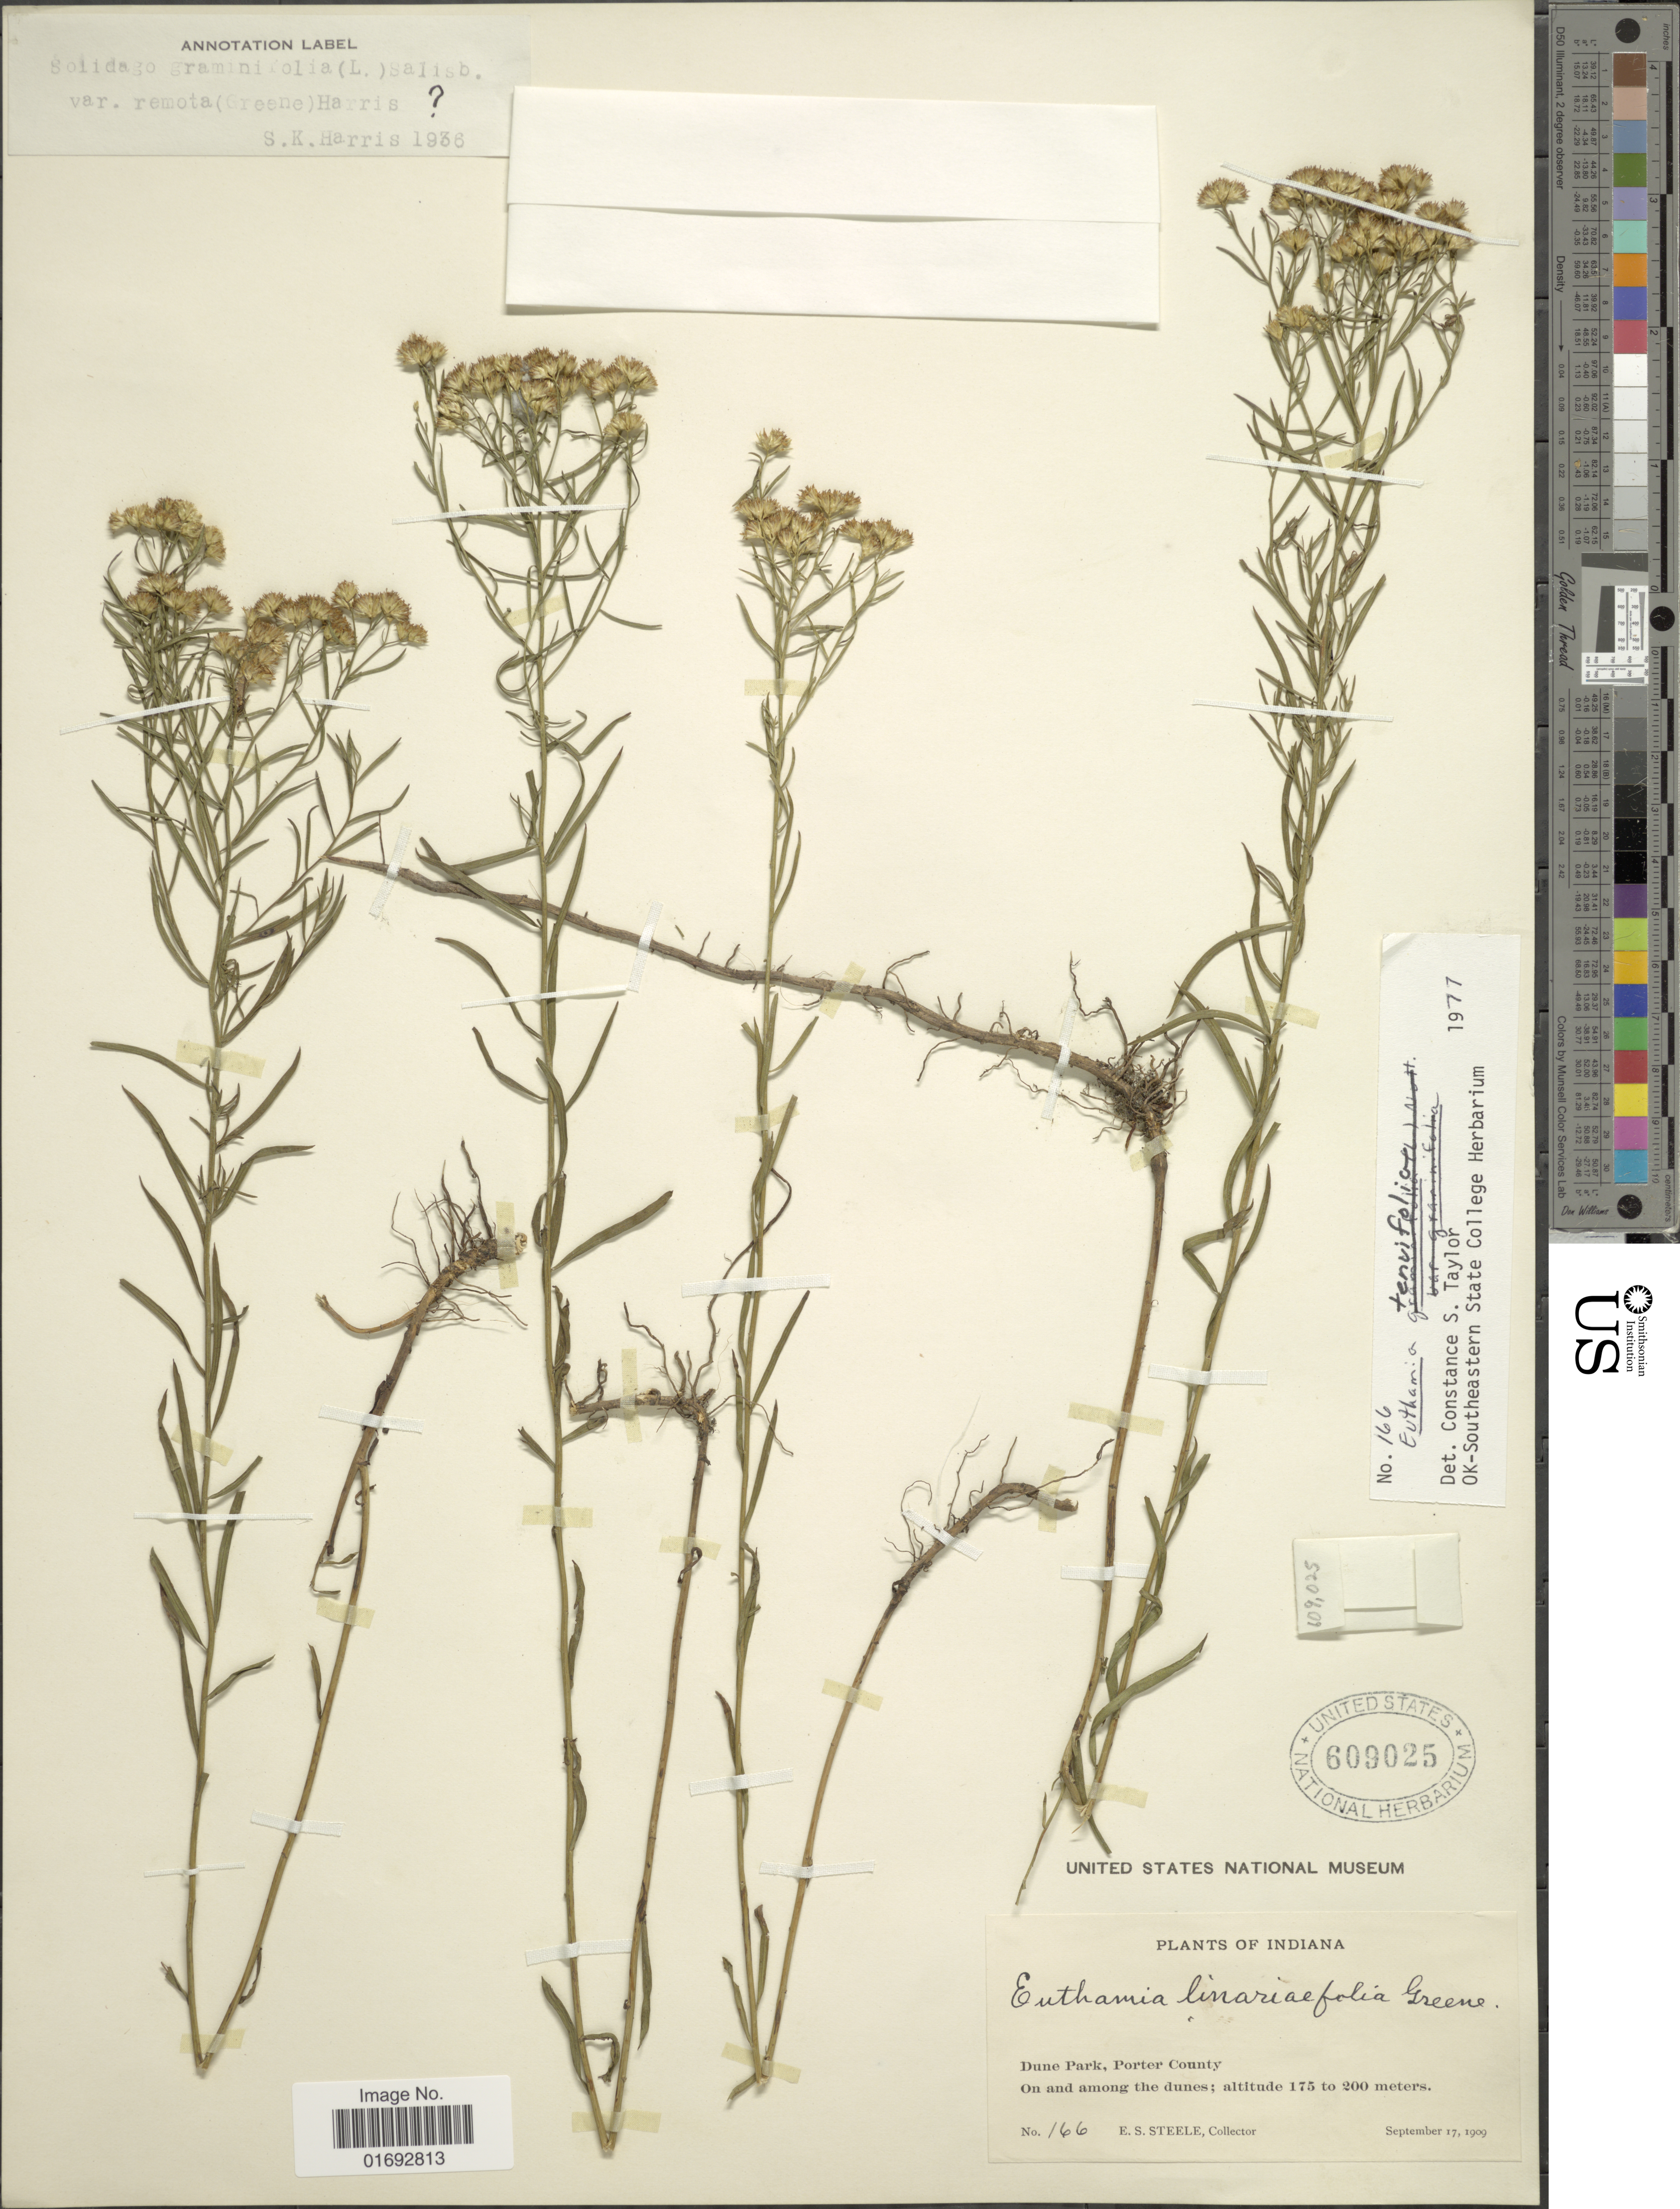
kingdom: Plantae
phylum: Tracheophyta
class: Magnoliopsida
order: Asterales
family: Asteraceae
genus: Euthamia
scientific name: Euthamia tenuifolia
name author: (Pursh) Nutt.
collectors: E. Steele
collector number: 166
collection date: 1909-09-17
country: United States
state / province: Indiana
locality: Dune Park, Porter County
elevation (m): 175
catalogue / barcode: US 609025